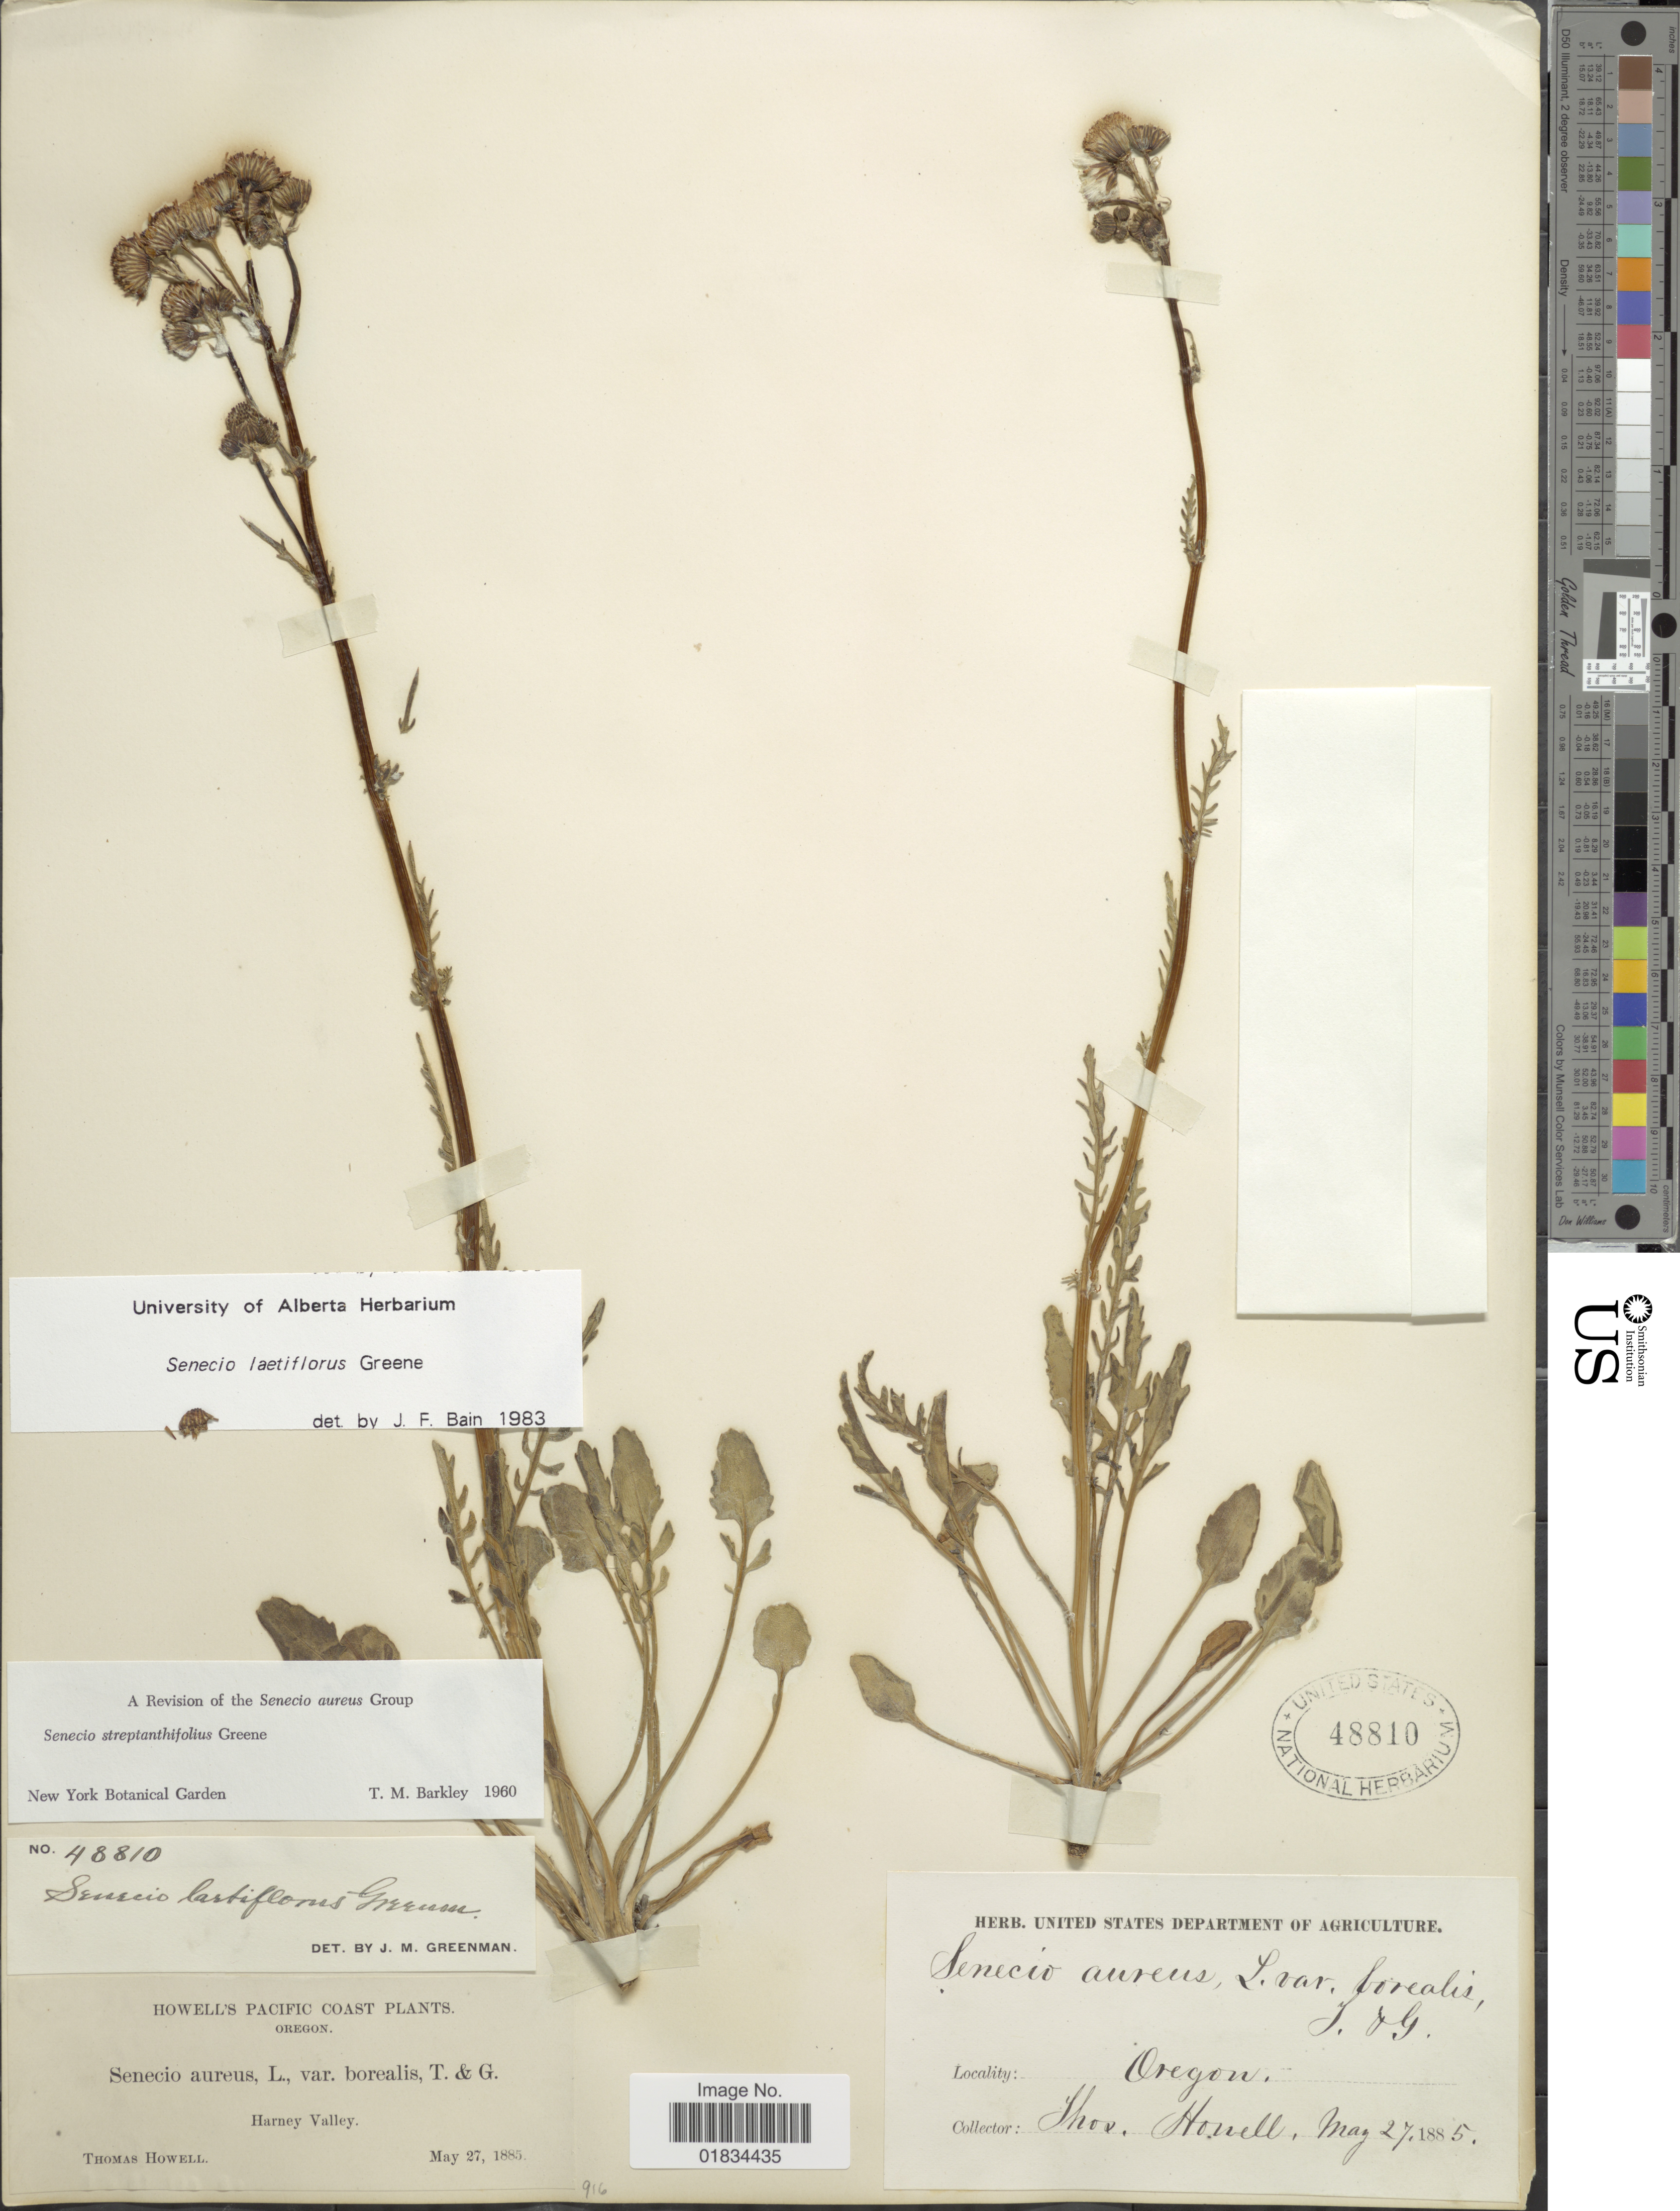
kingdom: Plantae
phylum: Tracheophyta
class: Magnoliopsida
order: Asterales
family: Asteraceae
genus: Senecio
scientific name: Senecio laetiflorus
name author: Greene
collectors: T. Howell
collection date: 1885-05-27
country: United States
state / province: Oregon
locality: Harney Valley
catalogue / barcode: US 48810